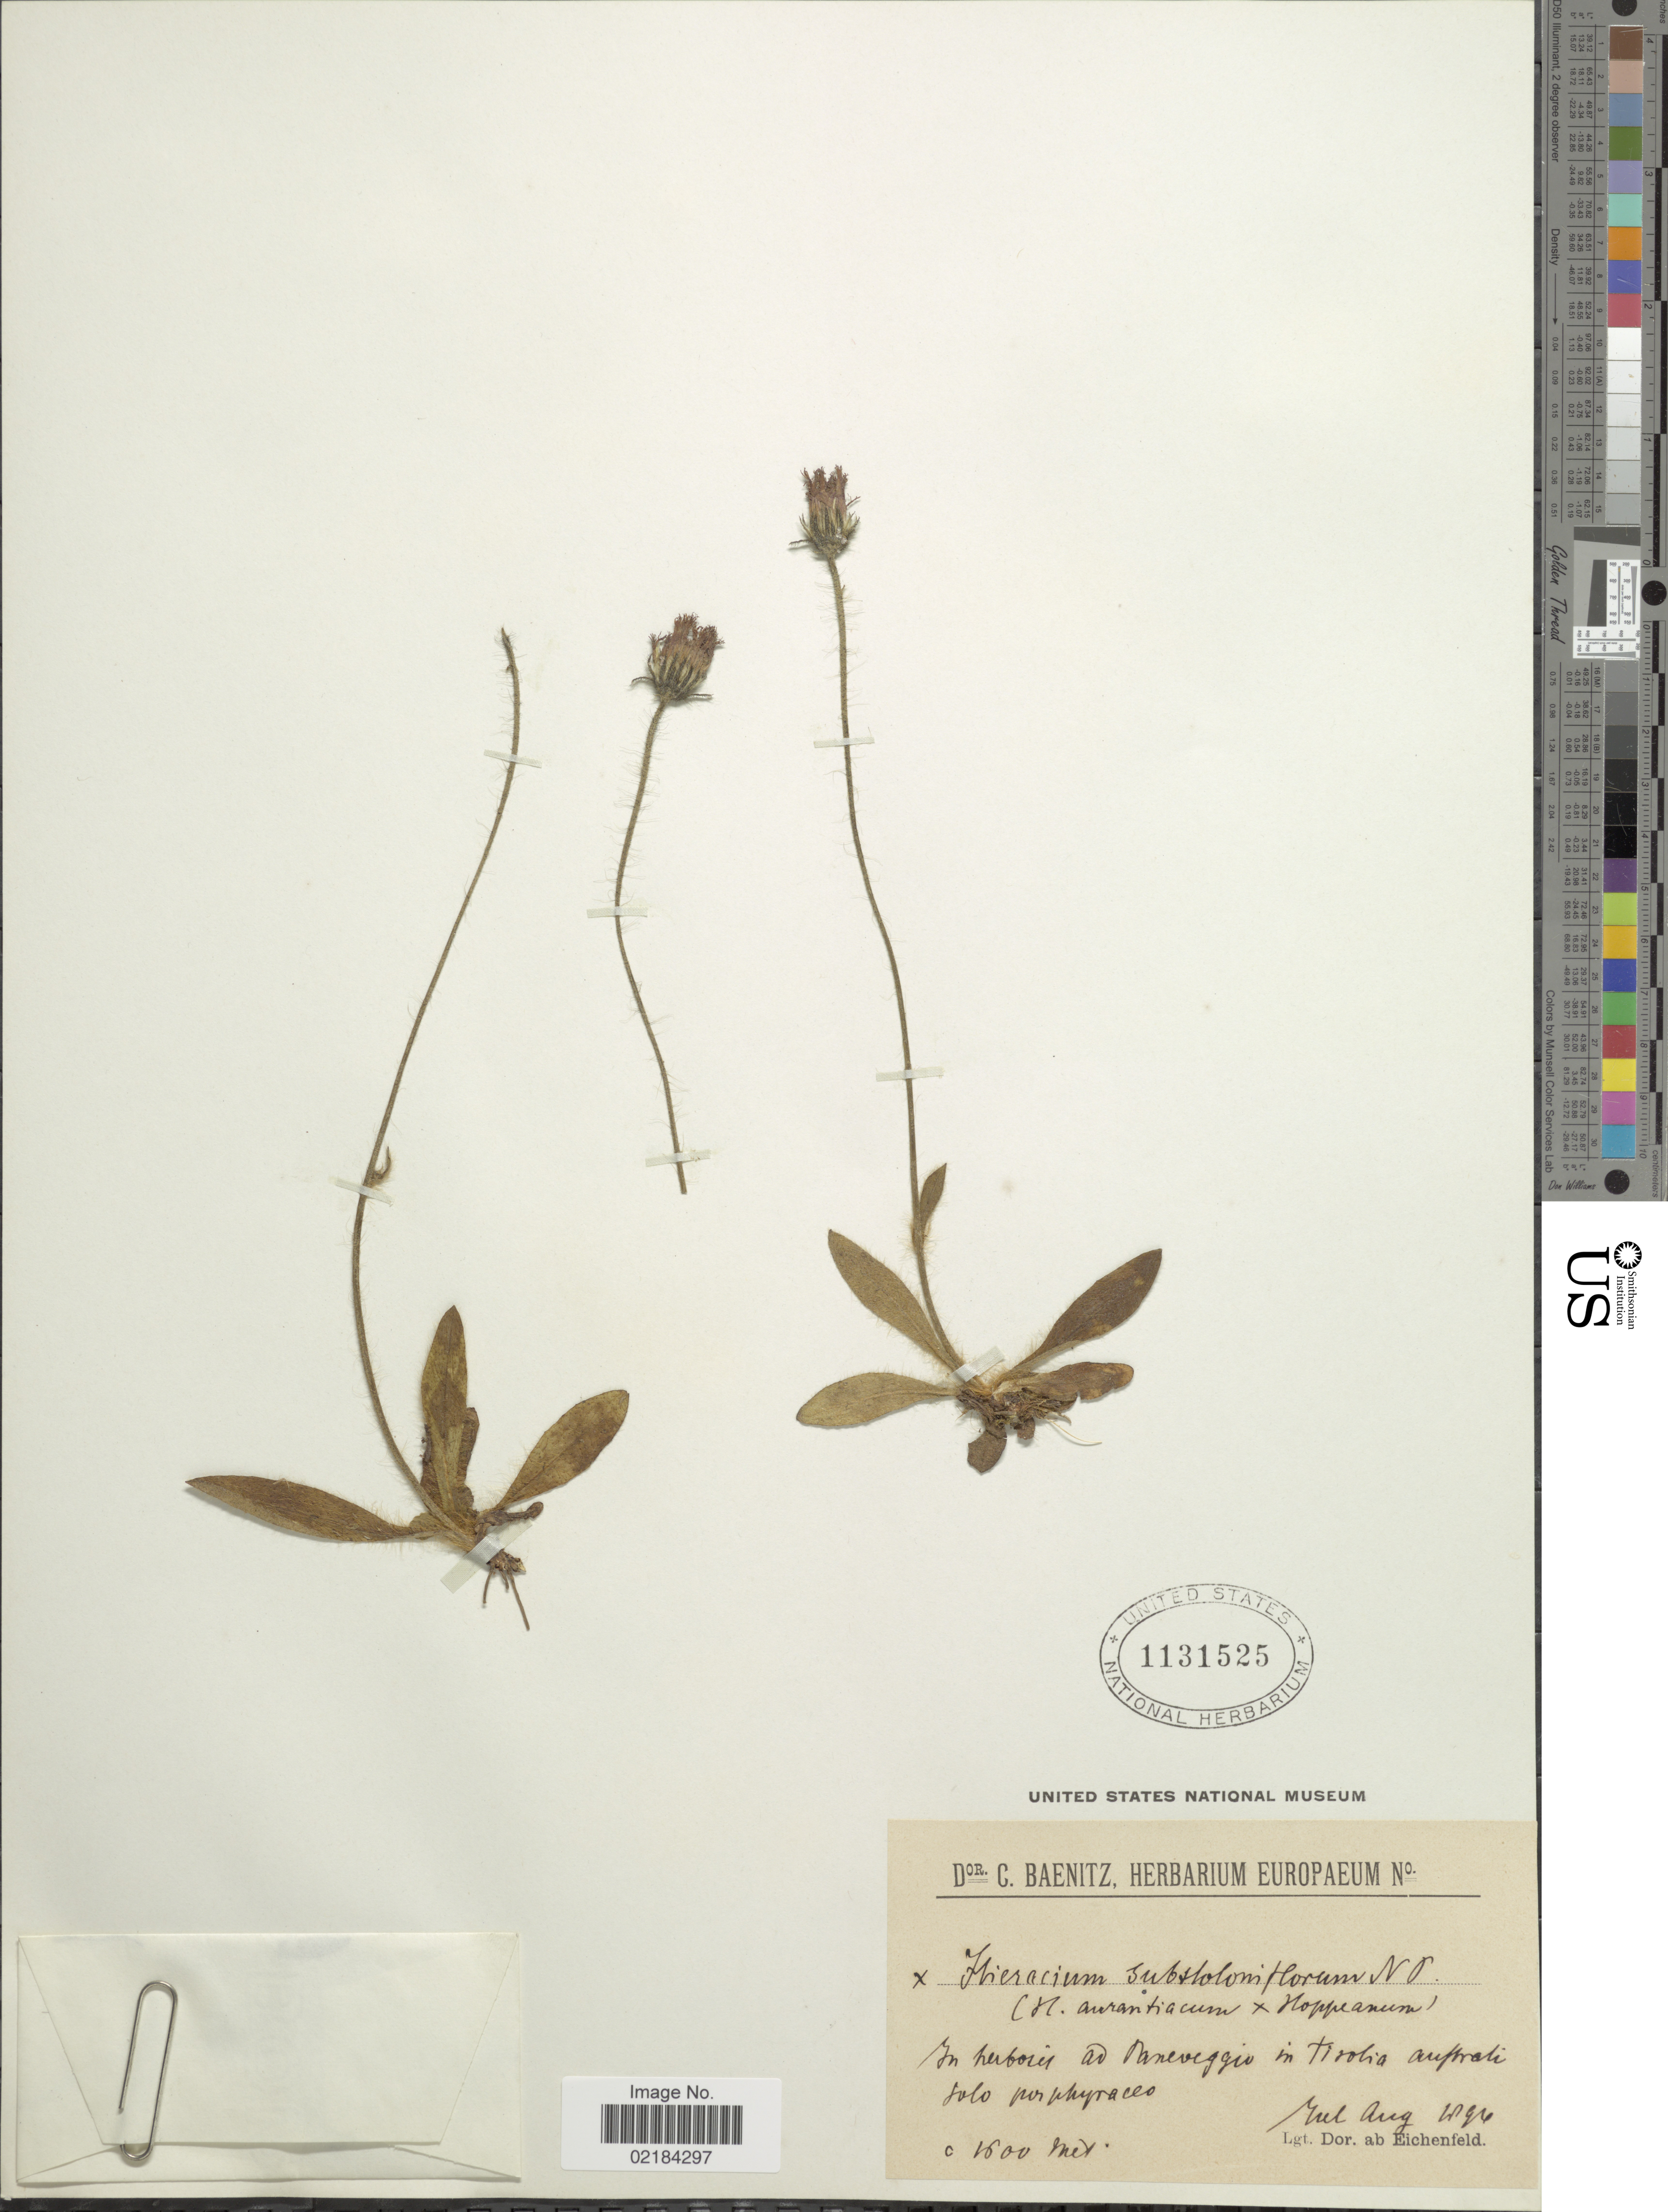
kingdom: Plantae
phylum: Tracheophyta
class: Magnoliopsida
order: Asterales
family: Asteraceae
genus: Hieracium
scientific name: Hieracium substoloniflorum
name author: Peter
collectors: D. Eichenfeld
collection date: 1894-07/1894-08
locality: In herbosis ad Paneveggia in Tirolia auftrade solo poprpkyraceo [interpreted]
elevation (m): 1600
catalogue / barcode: US 1131525